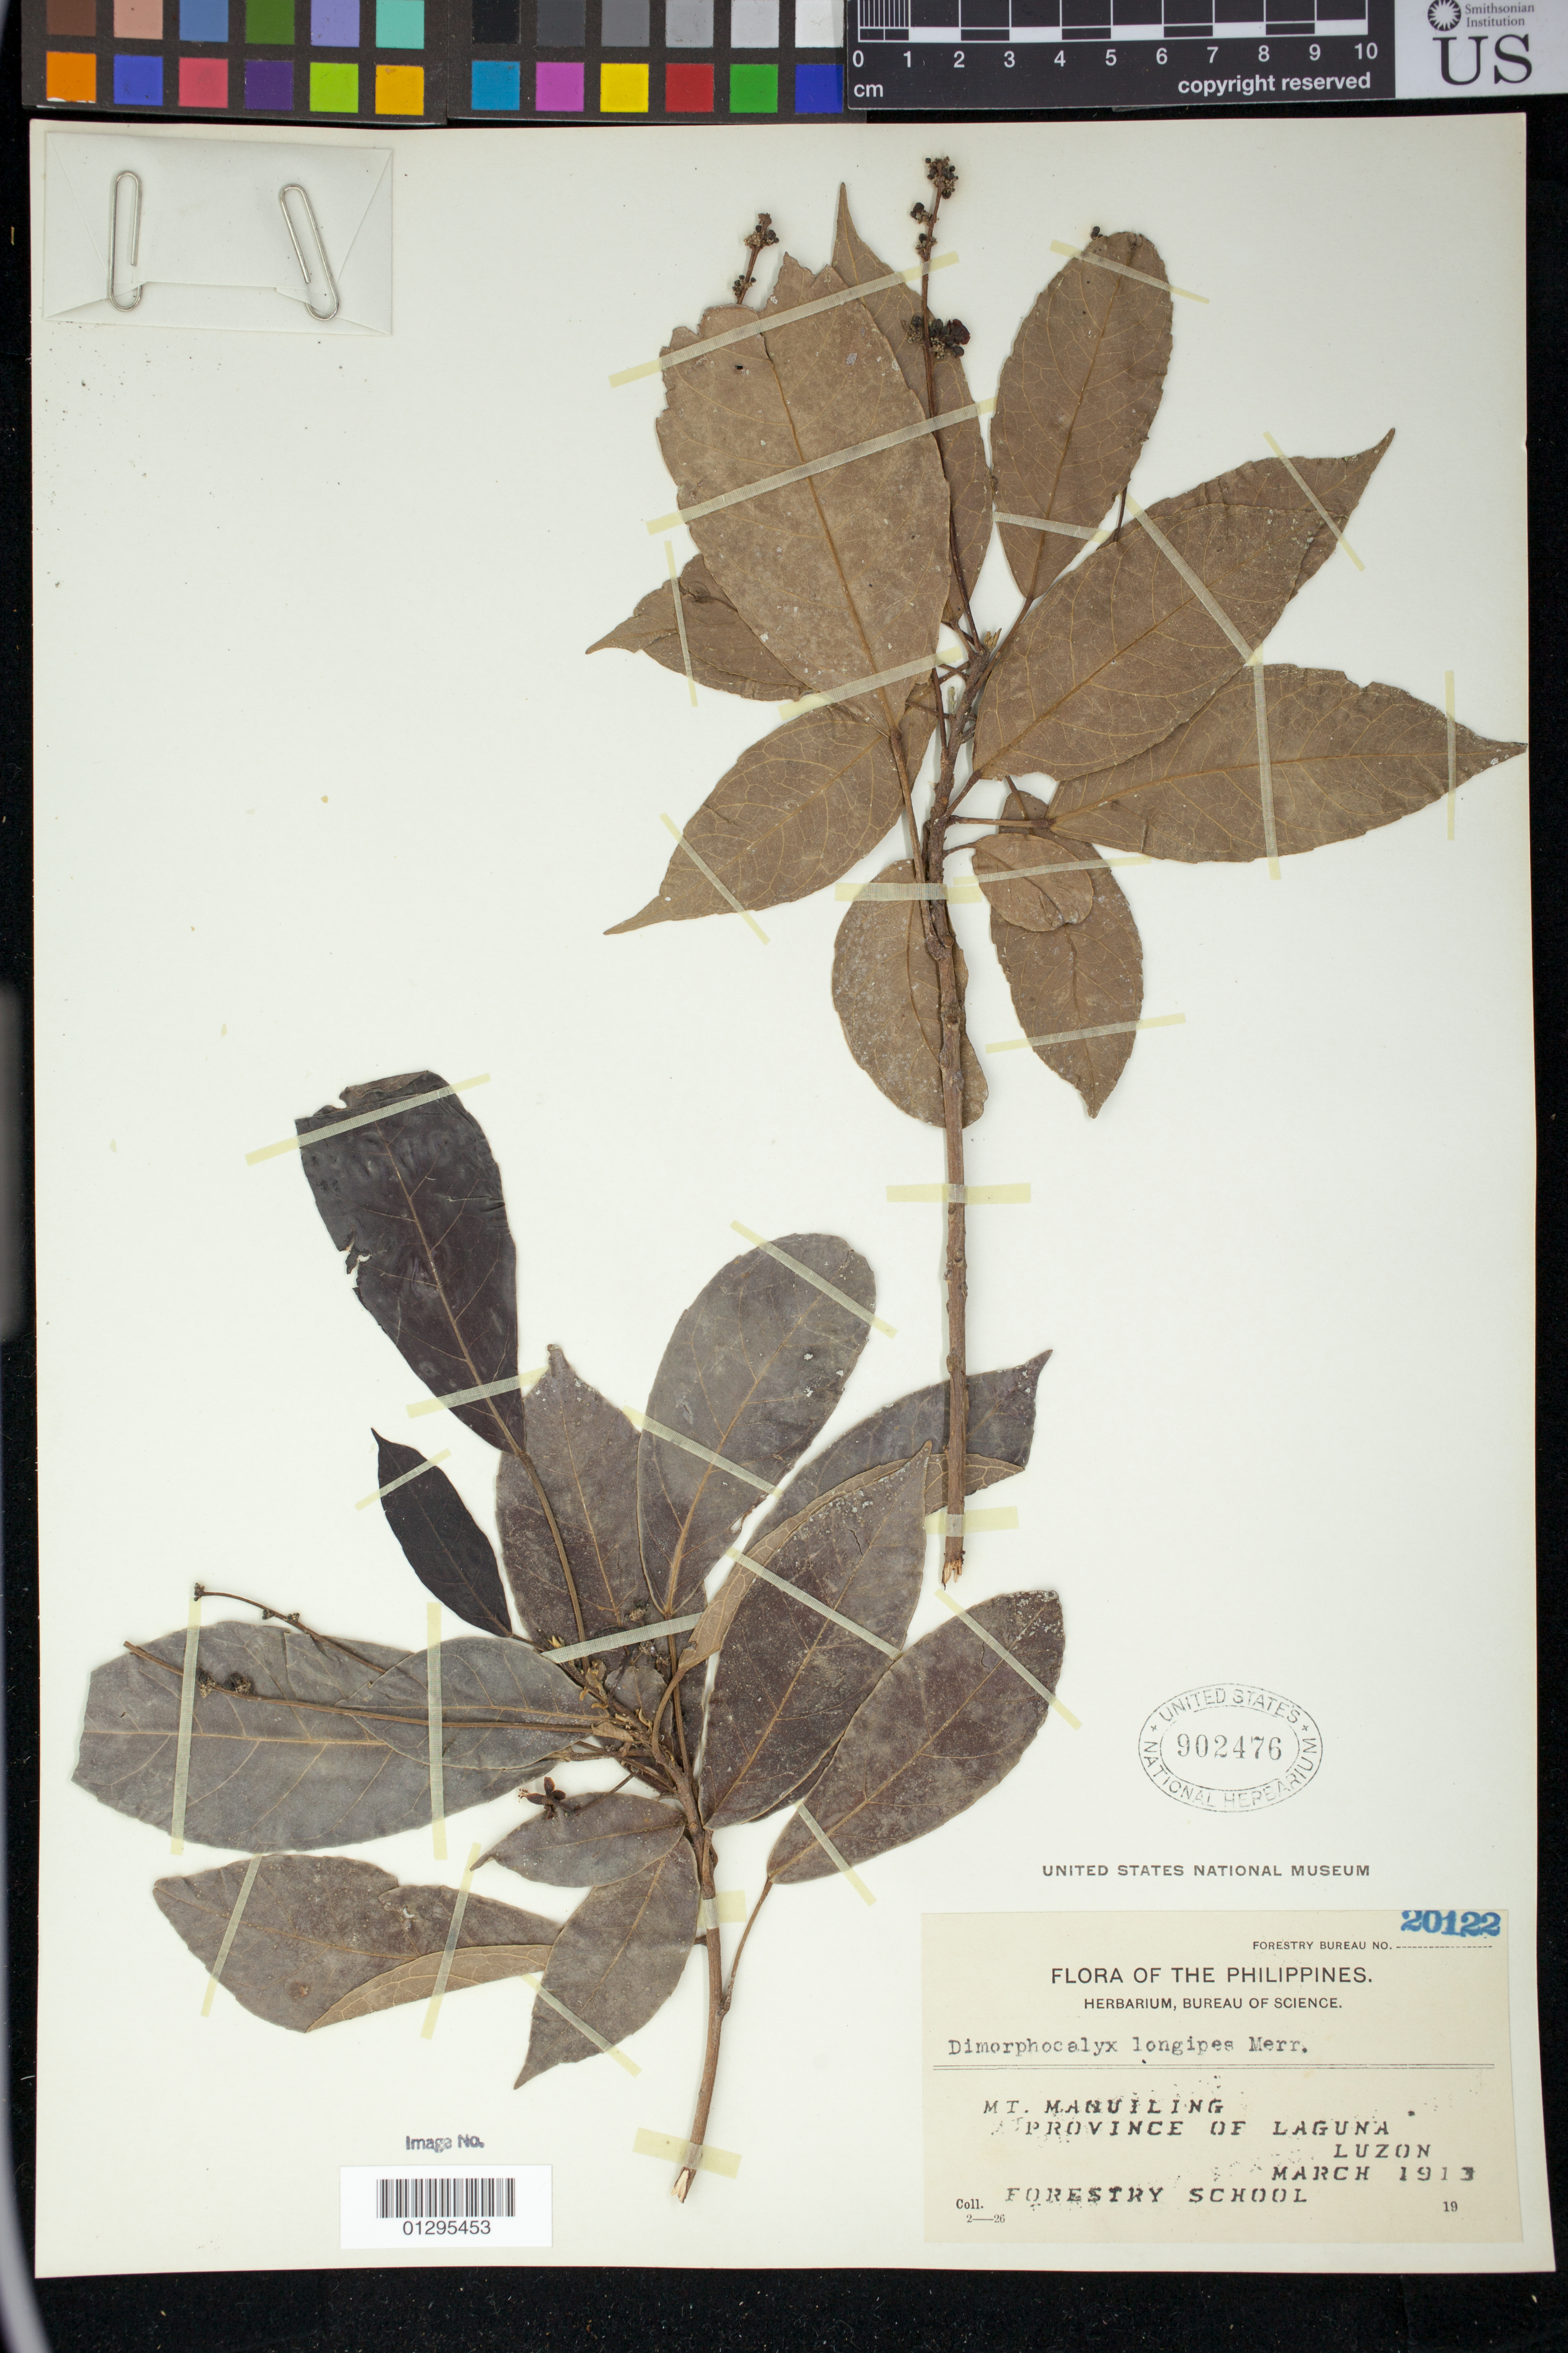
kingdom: Plantae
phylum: Tracheophyta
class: Magnoliopsida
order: Malpighiales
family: Euphorbiaceae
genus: Trigonostemon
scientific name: Trigonostemon longipes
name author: (Merr.) Merr.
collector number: For. Bur. 20122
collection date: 1913-03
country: Philippines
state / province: Calabarzon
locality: Mt. Maquiling (Mt. Makiling), Province of Laguna, Luzon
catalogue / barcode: US 902476